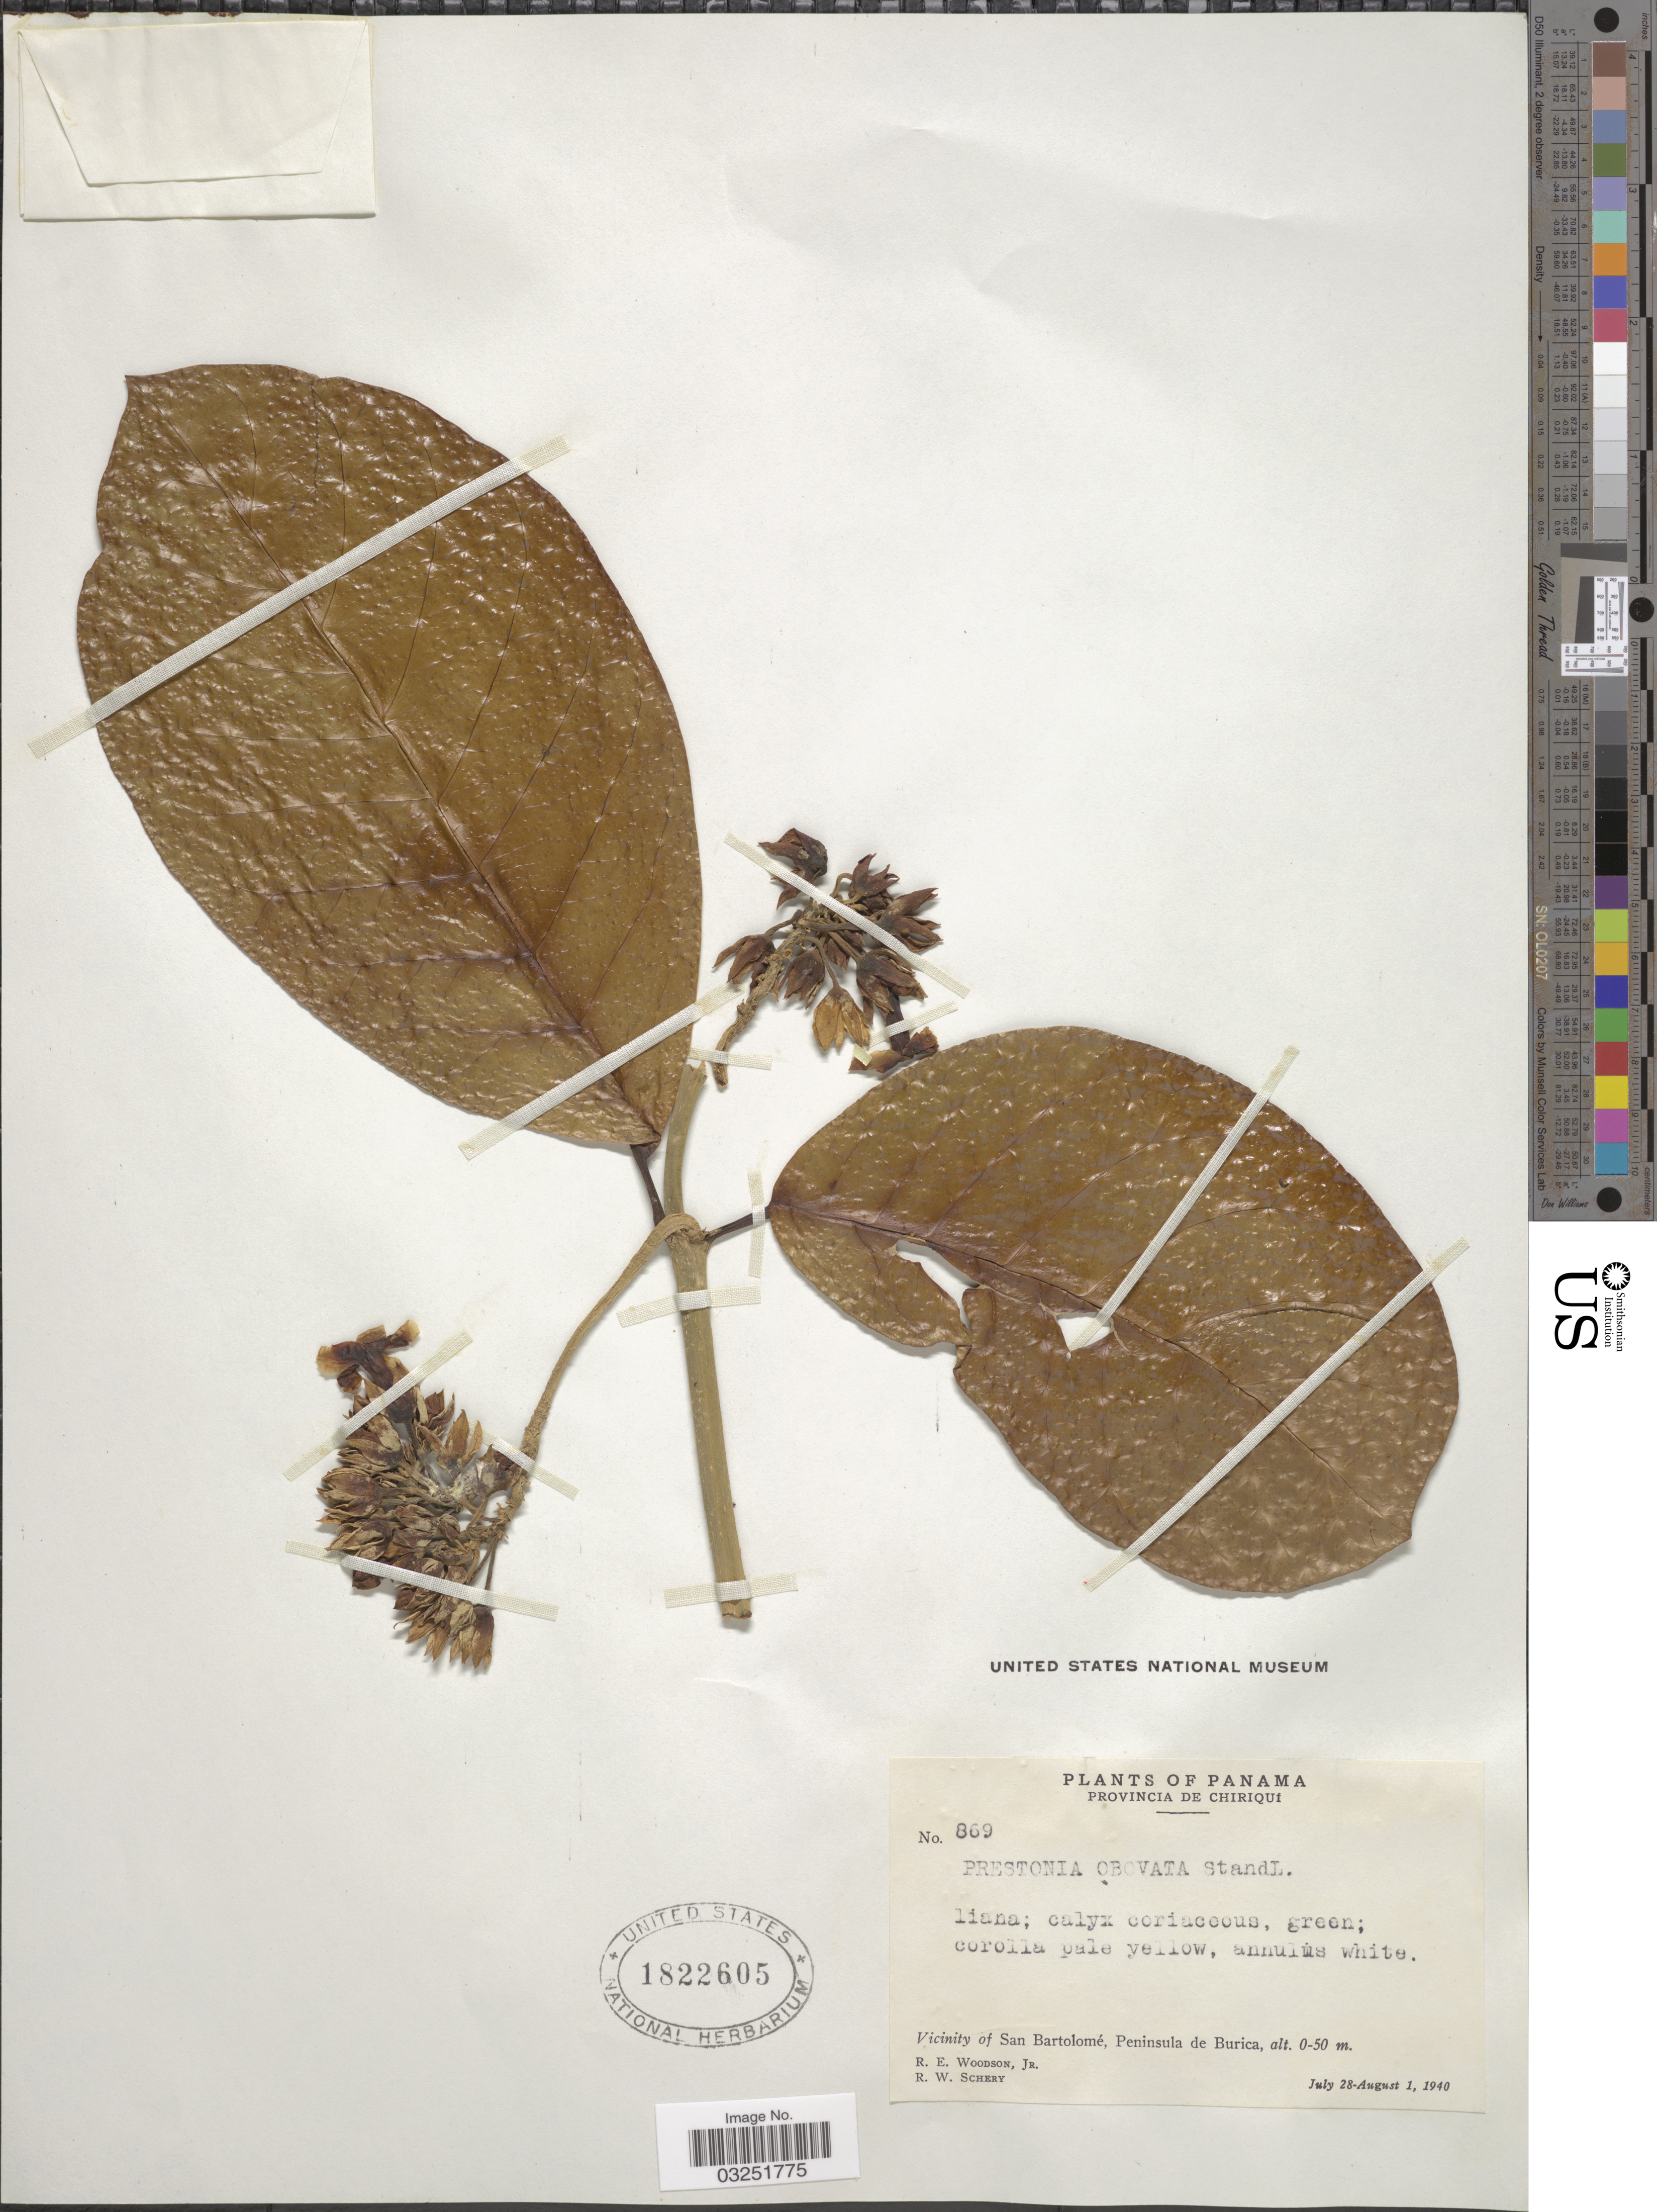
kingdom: Plantae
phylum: Tracheophyta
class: Magnoliopsida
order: Gentianales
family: Apocynaceae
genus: Prestonia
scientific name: Prestonia obovata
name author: Standl.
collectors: R. E. Woodson & R. W. Schery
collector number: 869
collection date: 1940-07-28/1940-08-01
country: Panama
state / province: Chiriqui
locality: Province De Chiriqui, Vicinity of San Bartolomé, Peninsula de Burica.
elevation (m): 0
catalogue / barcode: US 1822605